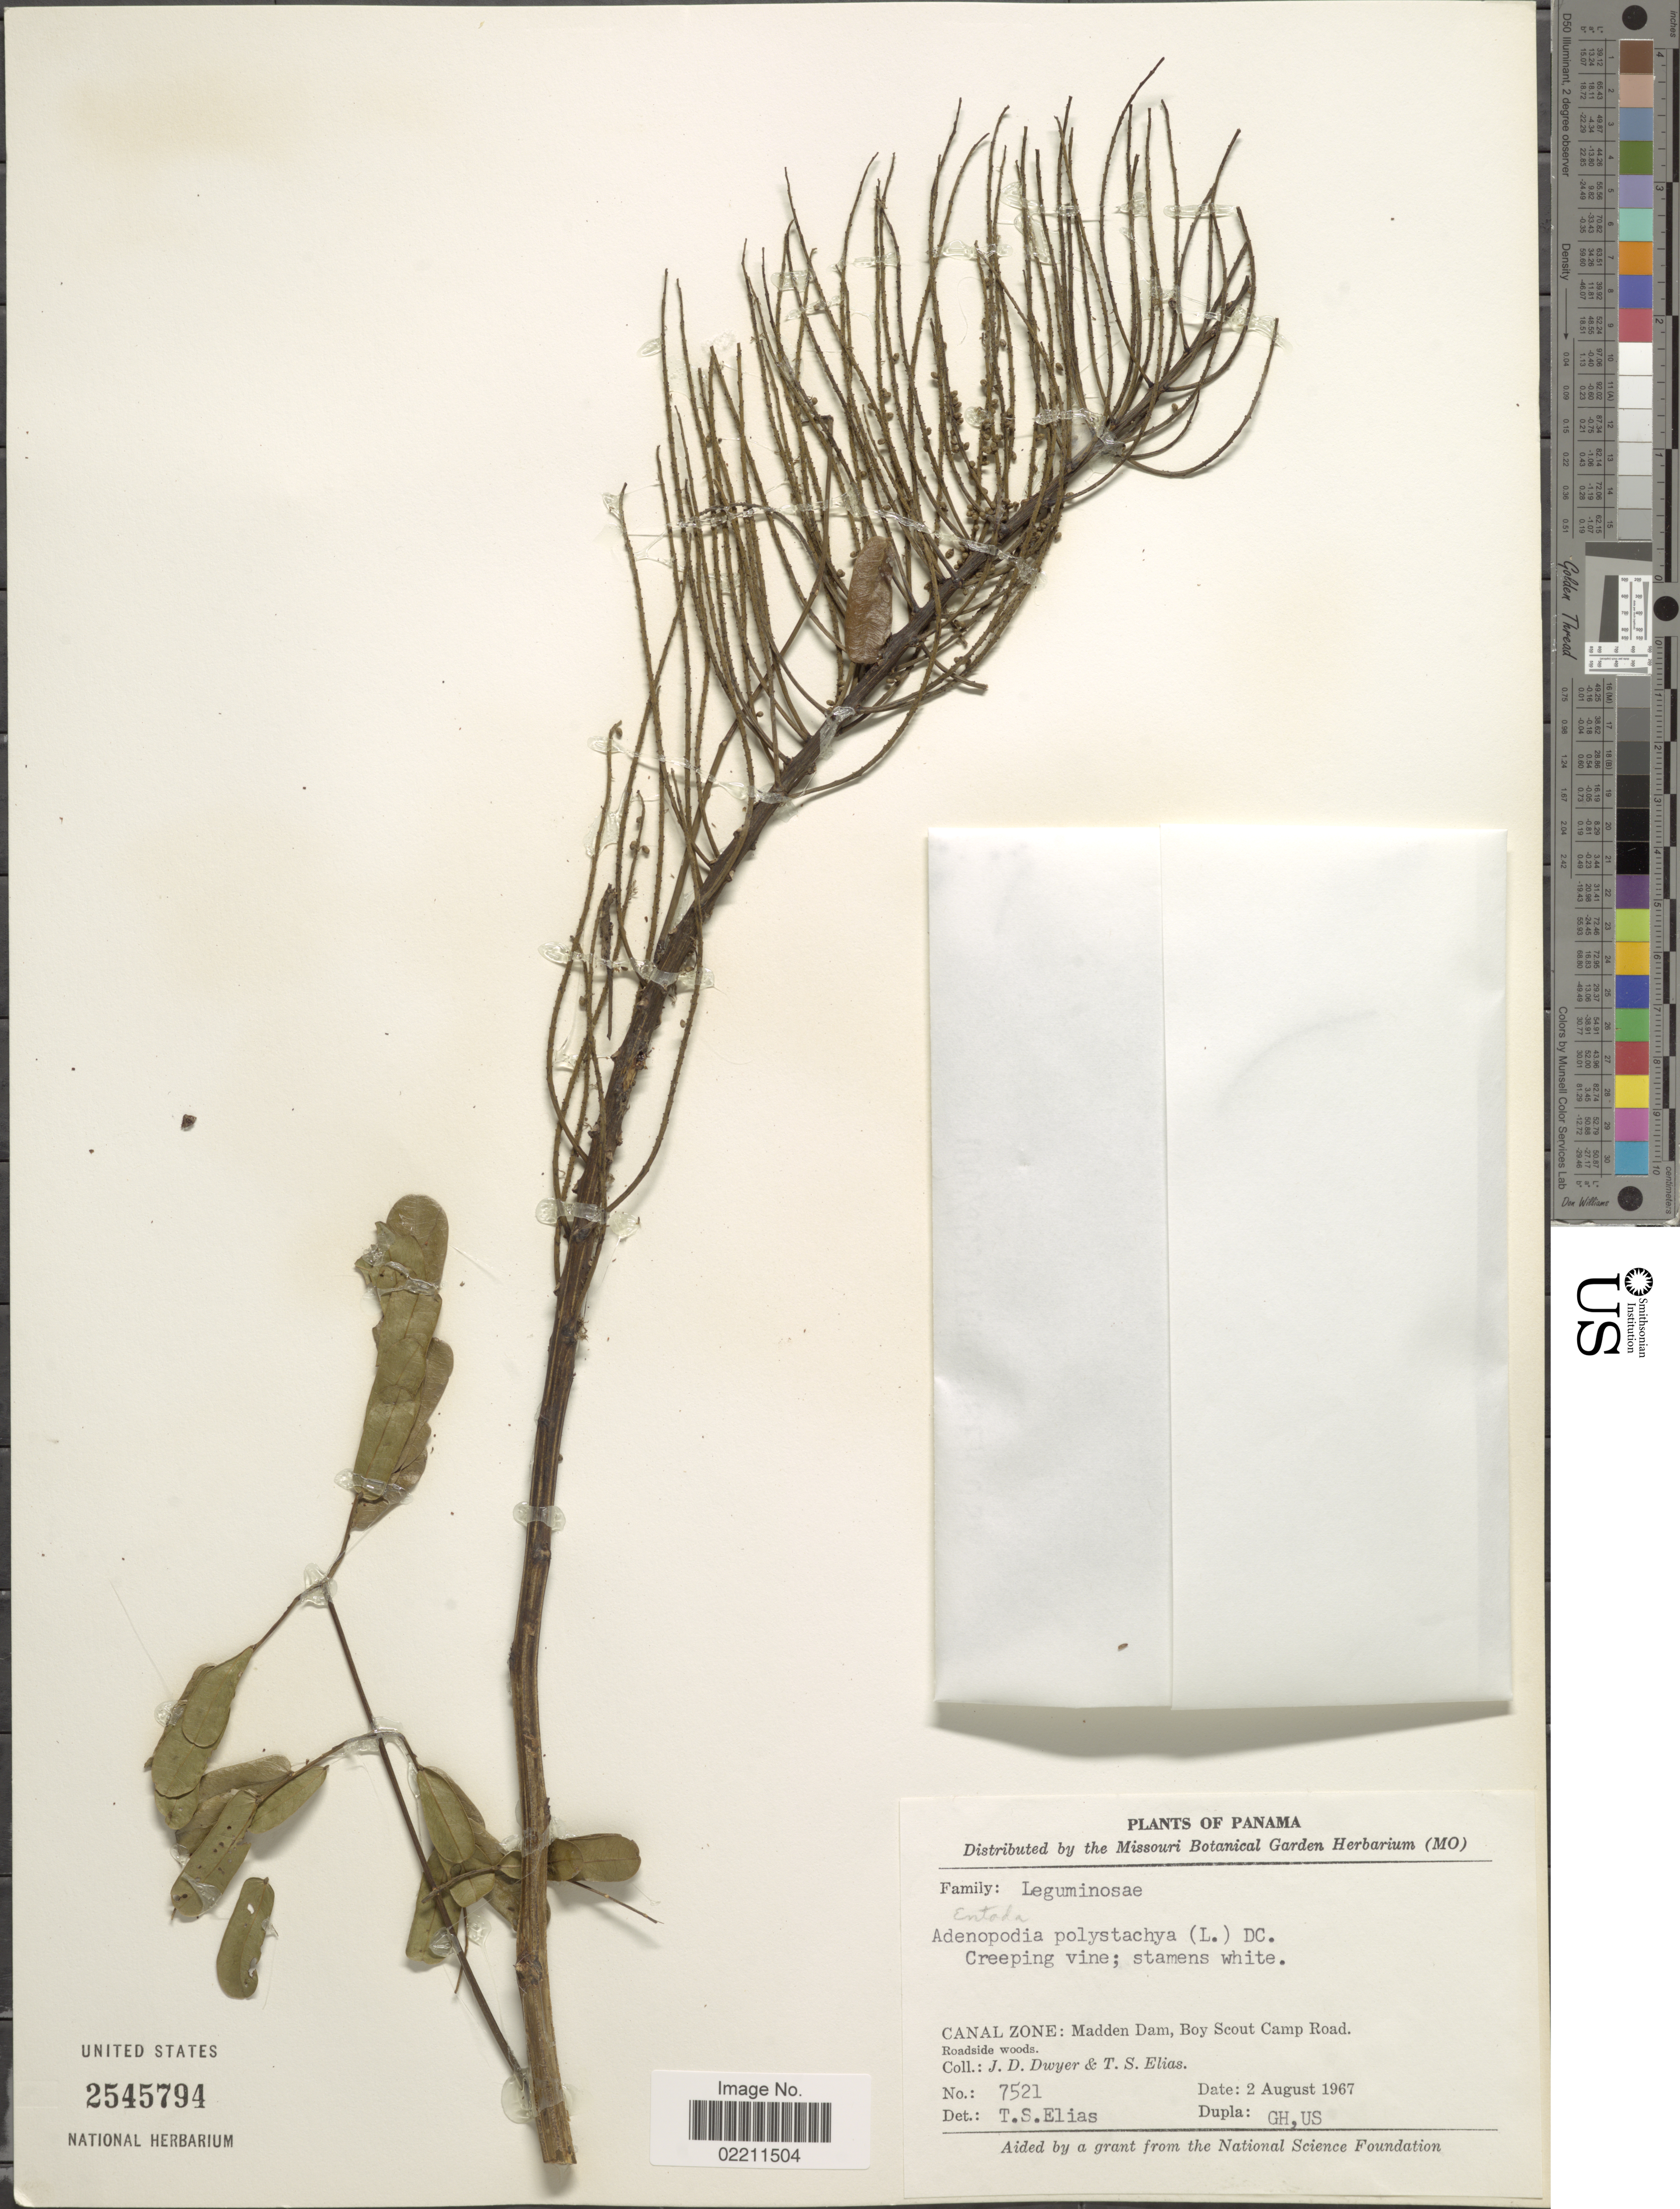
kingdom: Plantae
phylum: Tracheophyta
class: Magnoliopsida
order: Fabales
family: Fabaceae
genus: Entada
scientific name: Entada polystachya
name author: (L.) DC.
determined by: Strong, Mark T., (BOT), Smithsonian Institution - National Museum of Natural History (UNITED STATES)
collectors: J. D. Dwyer & T. S. Elias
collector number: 7521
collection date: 1967-08-02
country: Panama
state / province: Colón / Panamá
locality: Canal Zone: Madden Dam, Boy Scout Camp Road, Roadside woods.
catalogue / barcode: US 2545794